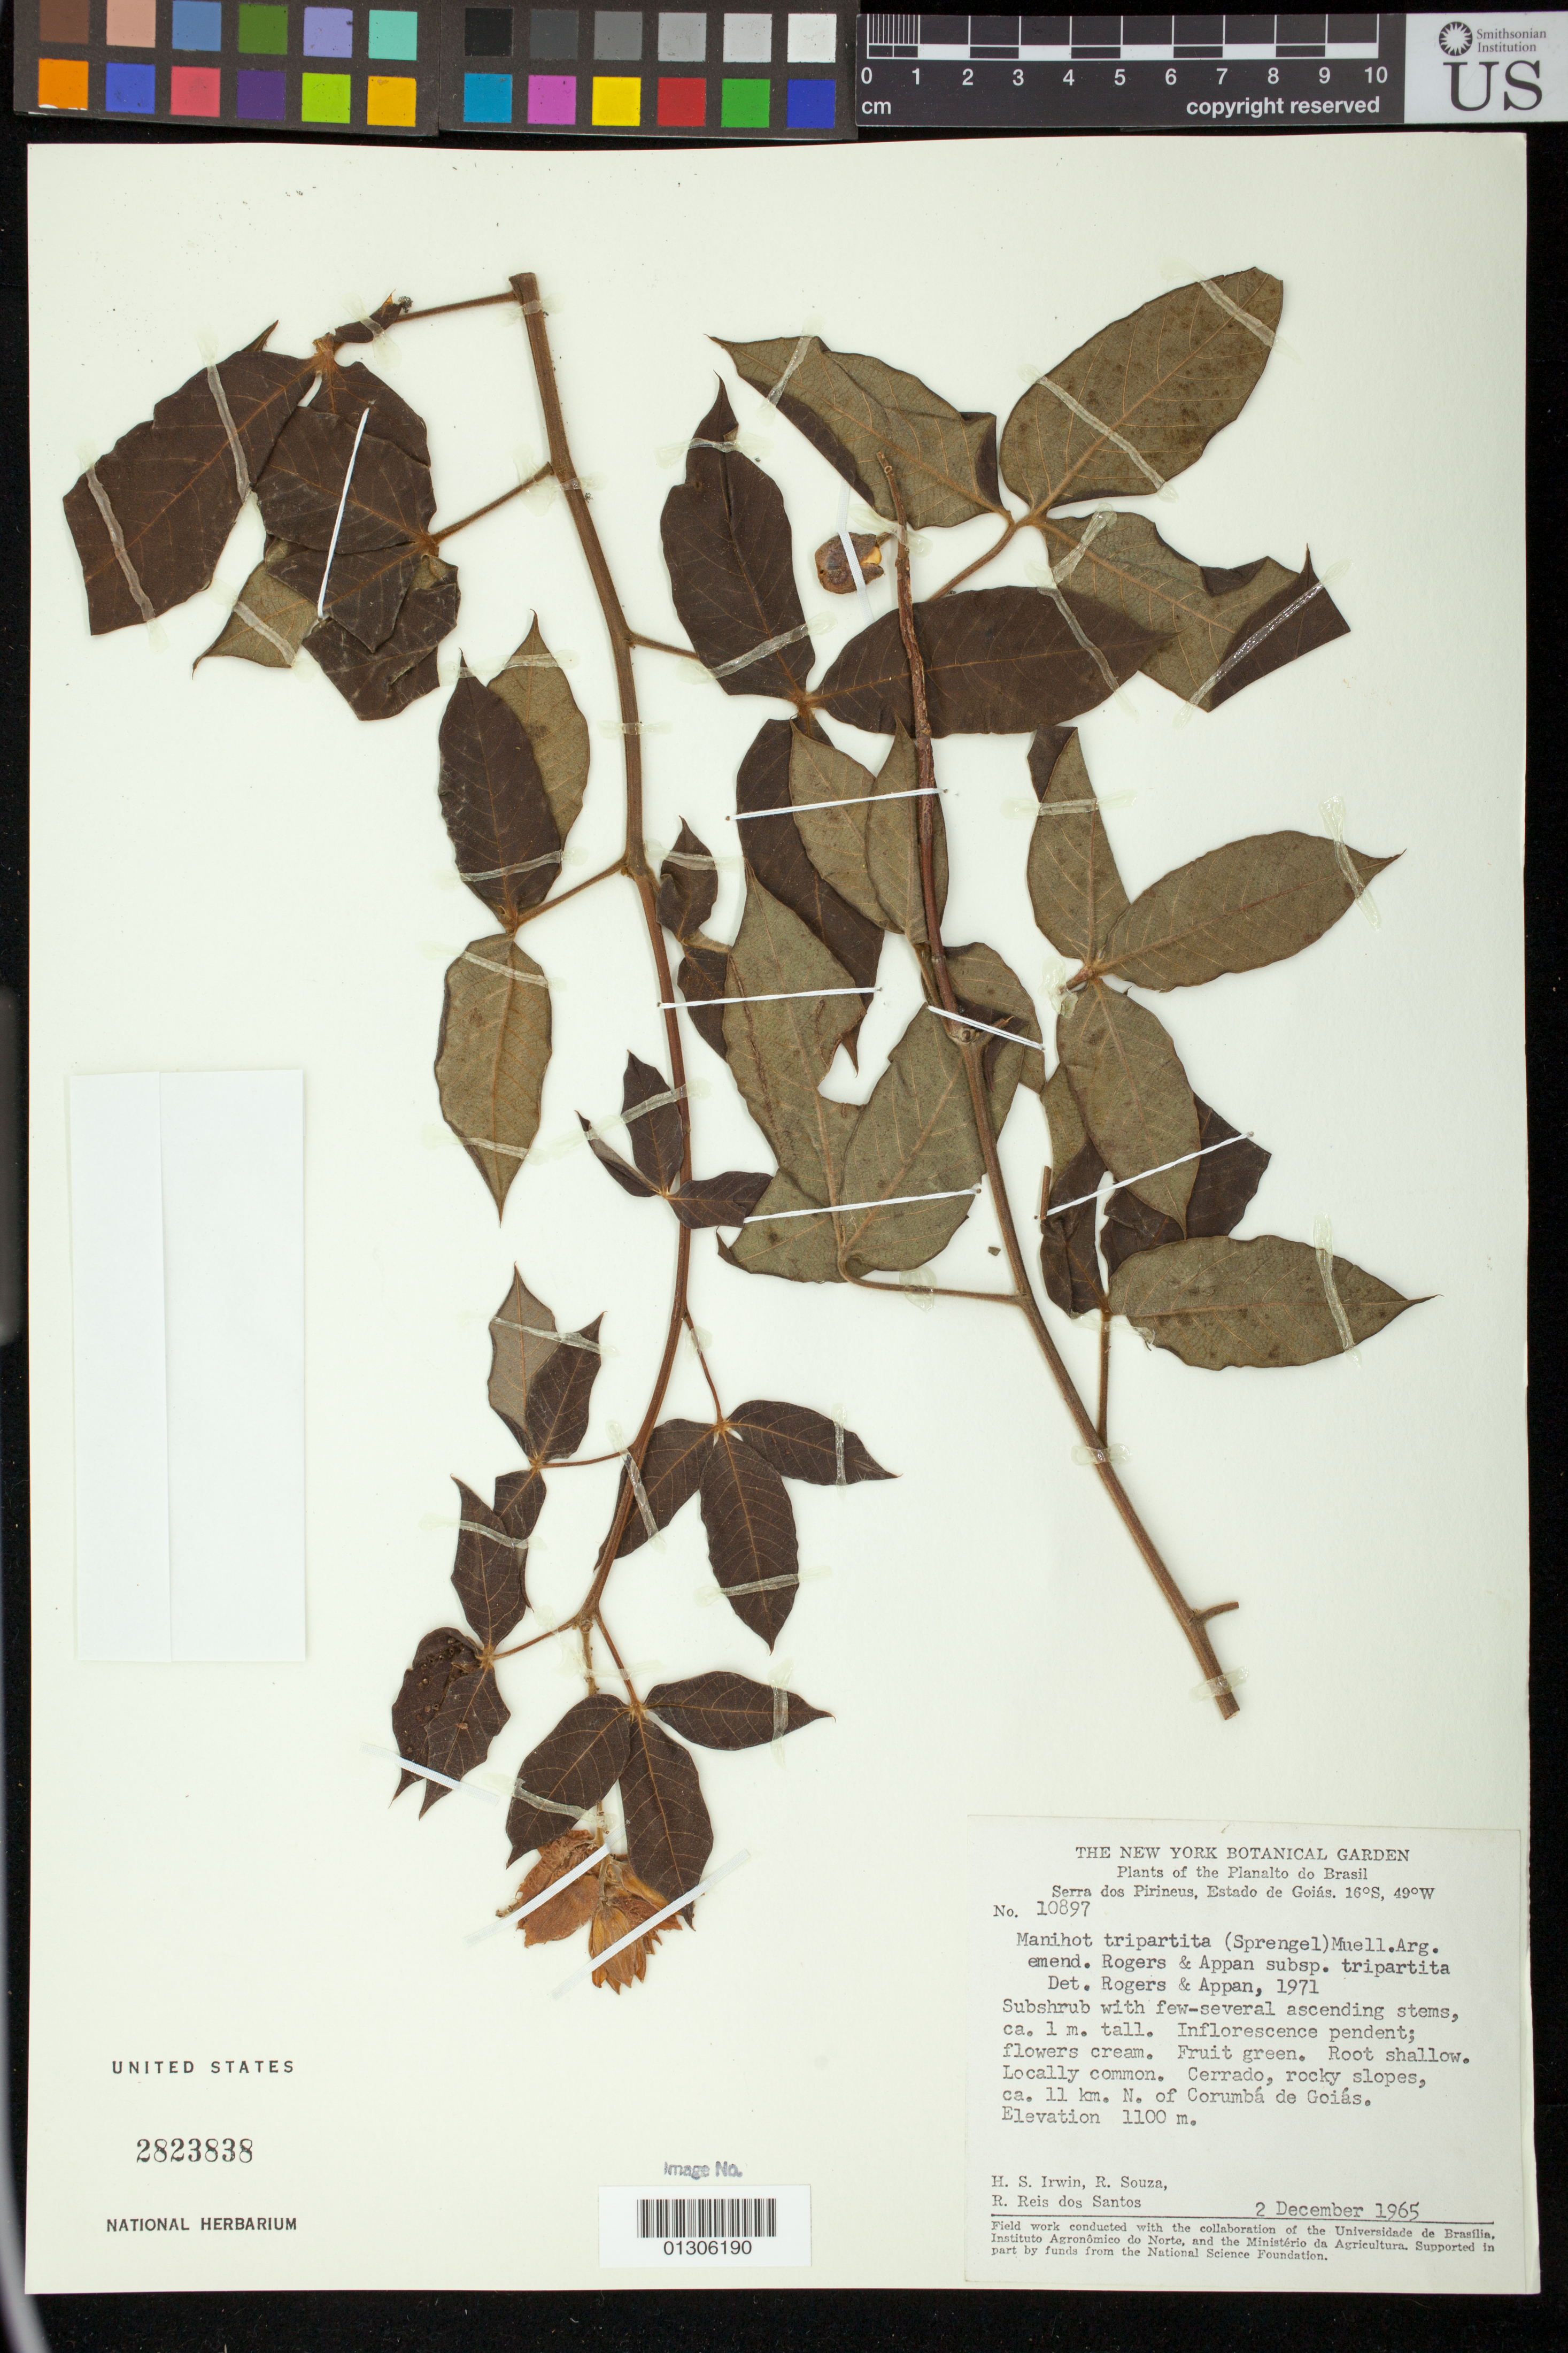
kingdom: Plantae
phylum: Tracheophyta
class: Magnoliopsida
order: Malpighiales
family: Euphorbiaceae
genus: Manihot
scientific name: Manihot tripartita subsp. tripartita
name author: (Spreng.) Müll. Arg.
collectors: H. Irwin, R. Souza & R. Reis dos Santos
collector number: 10897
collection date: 1965-02-12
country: Brazil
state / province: Goias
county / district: Serra dos Pirineus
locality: Serra dos Pirineus, Estado de Golias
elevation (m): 1100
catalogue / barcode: US 2823838